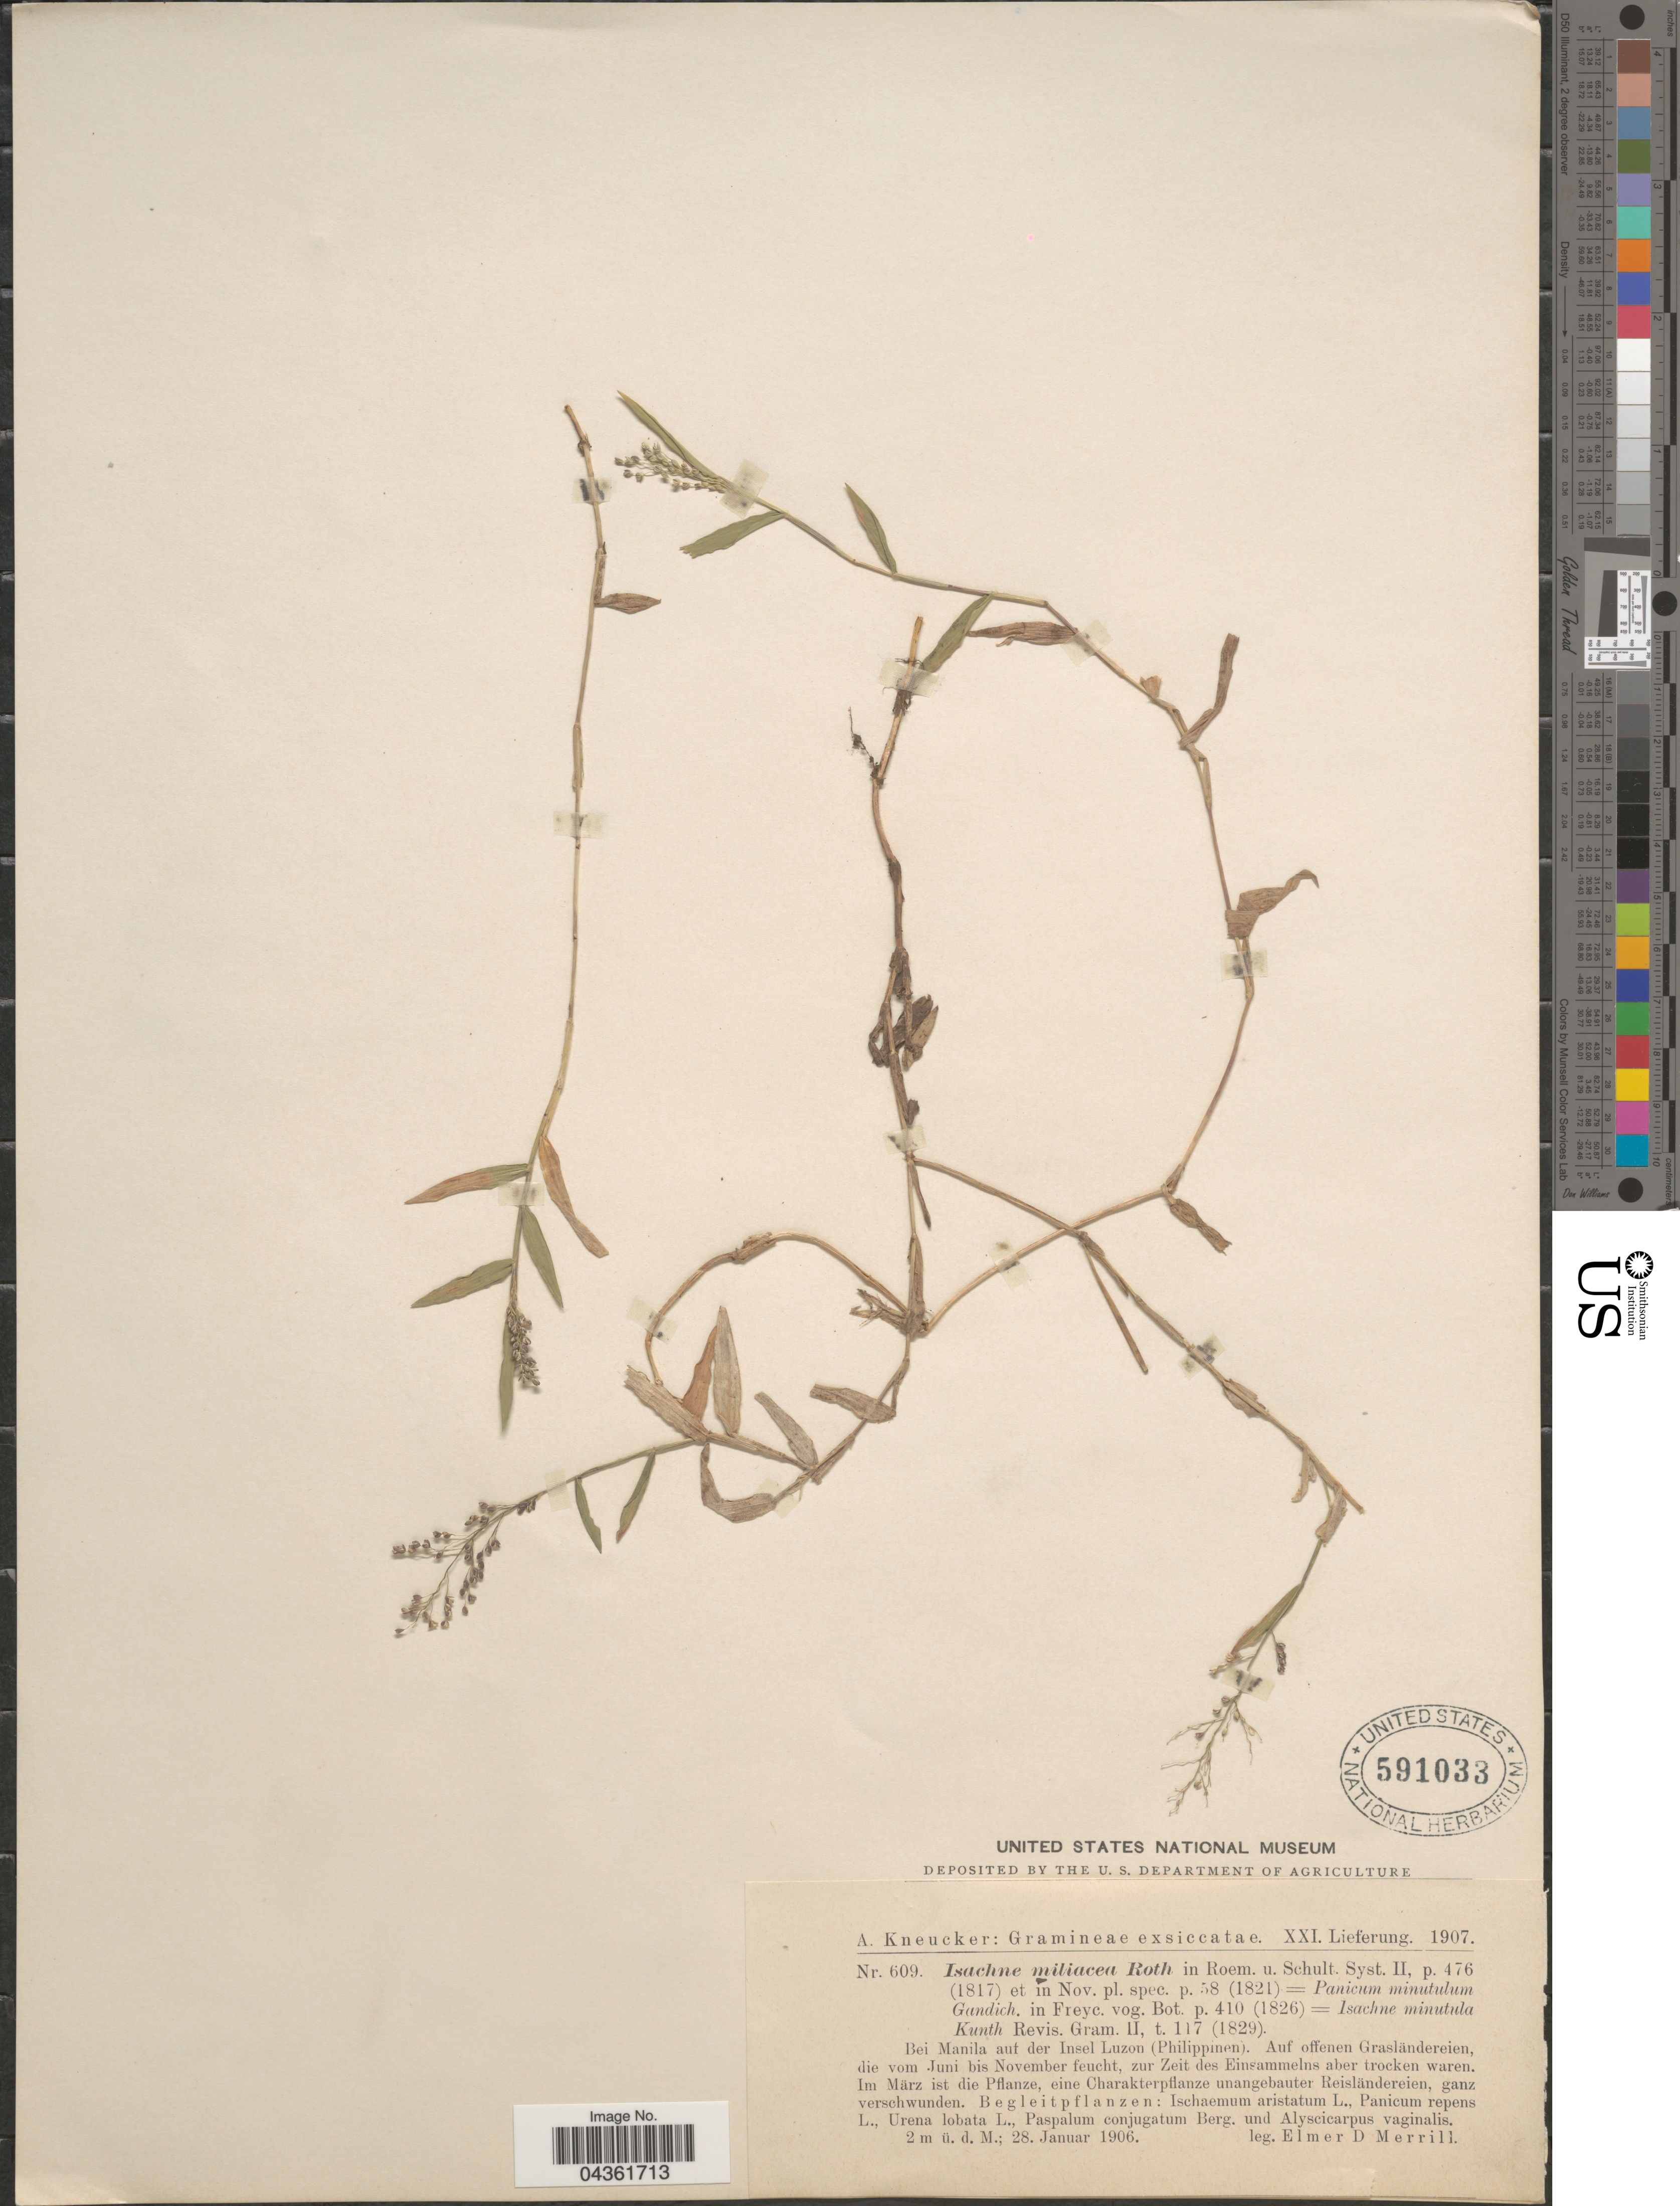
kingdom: Plantae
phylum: Tracheophyta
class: Liliopsida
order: Poales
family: Poaceae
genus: Isachne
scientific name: Isachne minutula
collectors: E. D. Merrill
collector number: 609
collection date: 1906-01-28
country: Philippines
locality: Bei Manila auf der Insel Luzon (Philippinen).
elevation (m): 2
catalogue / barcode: US 591033